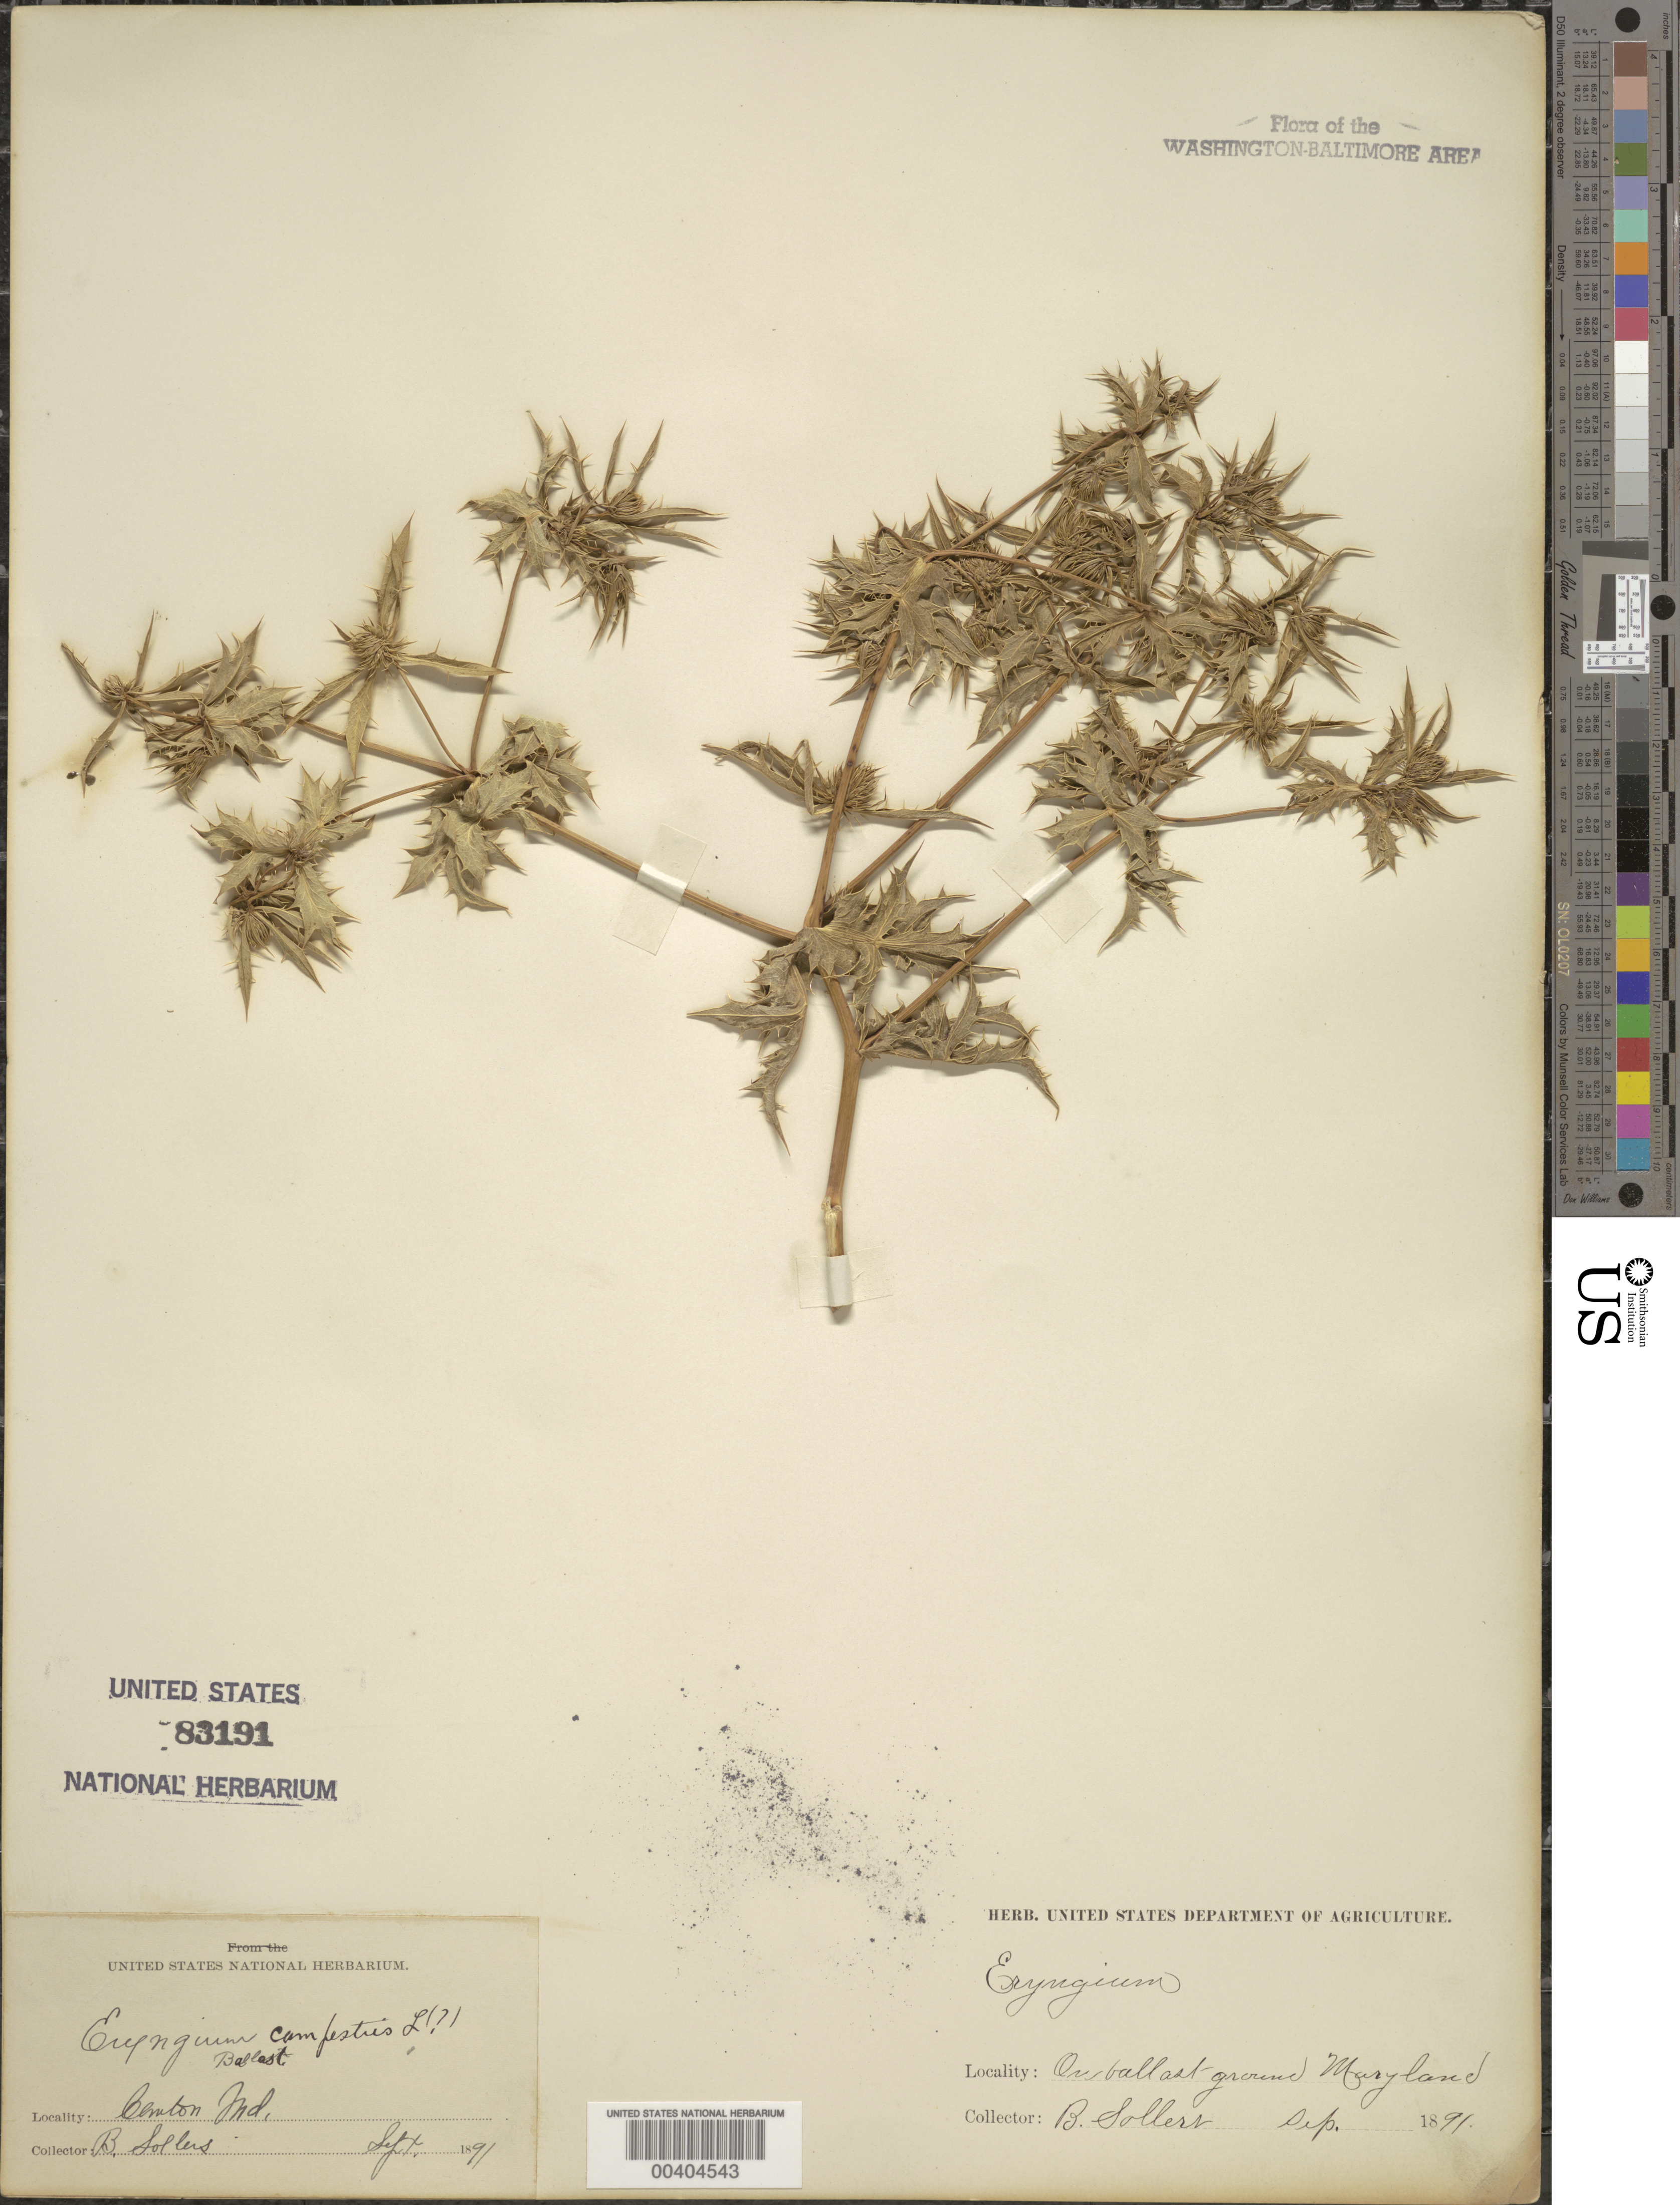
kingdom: Plantae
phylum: Tracheophyta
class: Magnoliopsida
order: Apiales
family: Apiaceae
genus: Eryngium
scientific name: Eryngium campestre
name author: L.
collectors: B. Sollers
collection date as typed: Sep 1891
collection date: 1891-09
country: United States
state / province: Maryland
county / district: City of Baltimore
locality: Canton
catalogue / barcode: US 83191